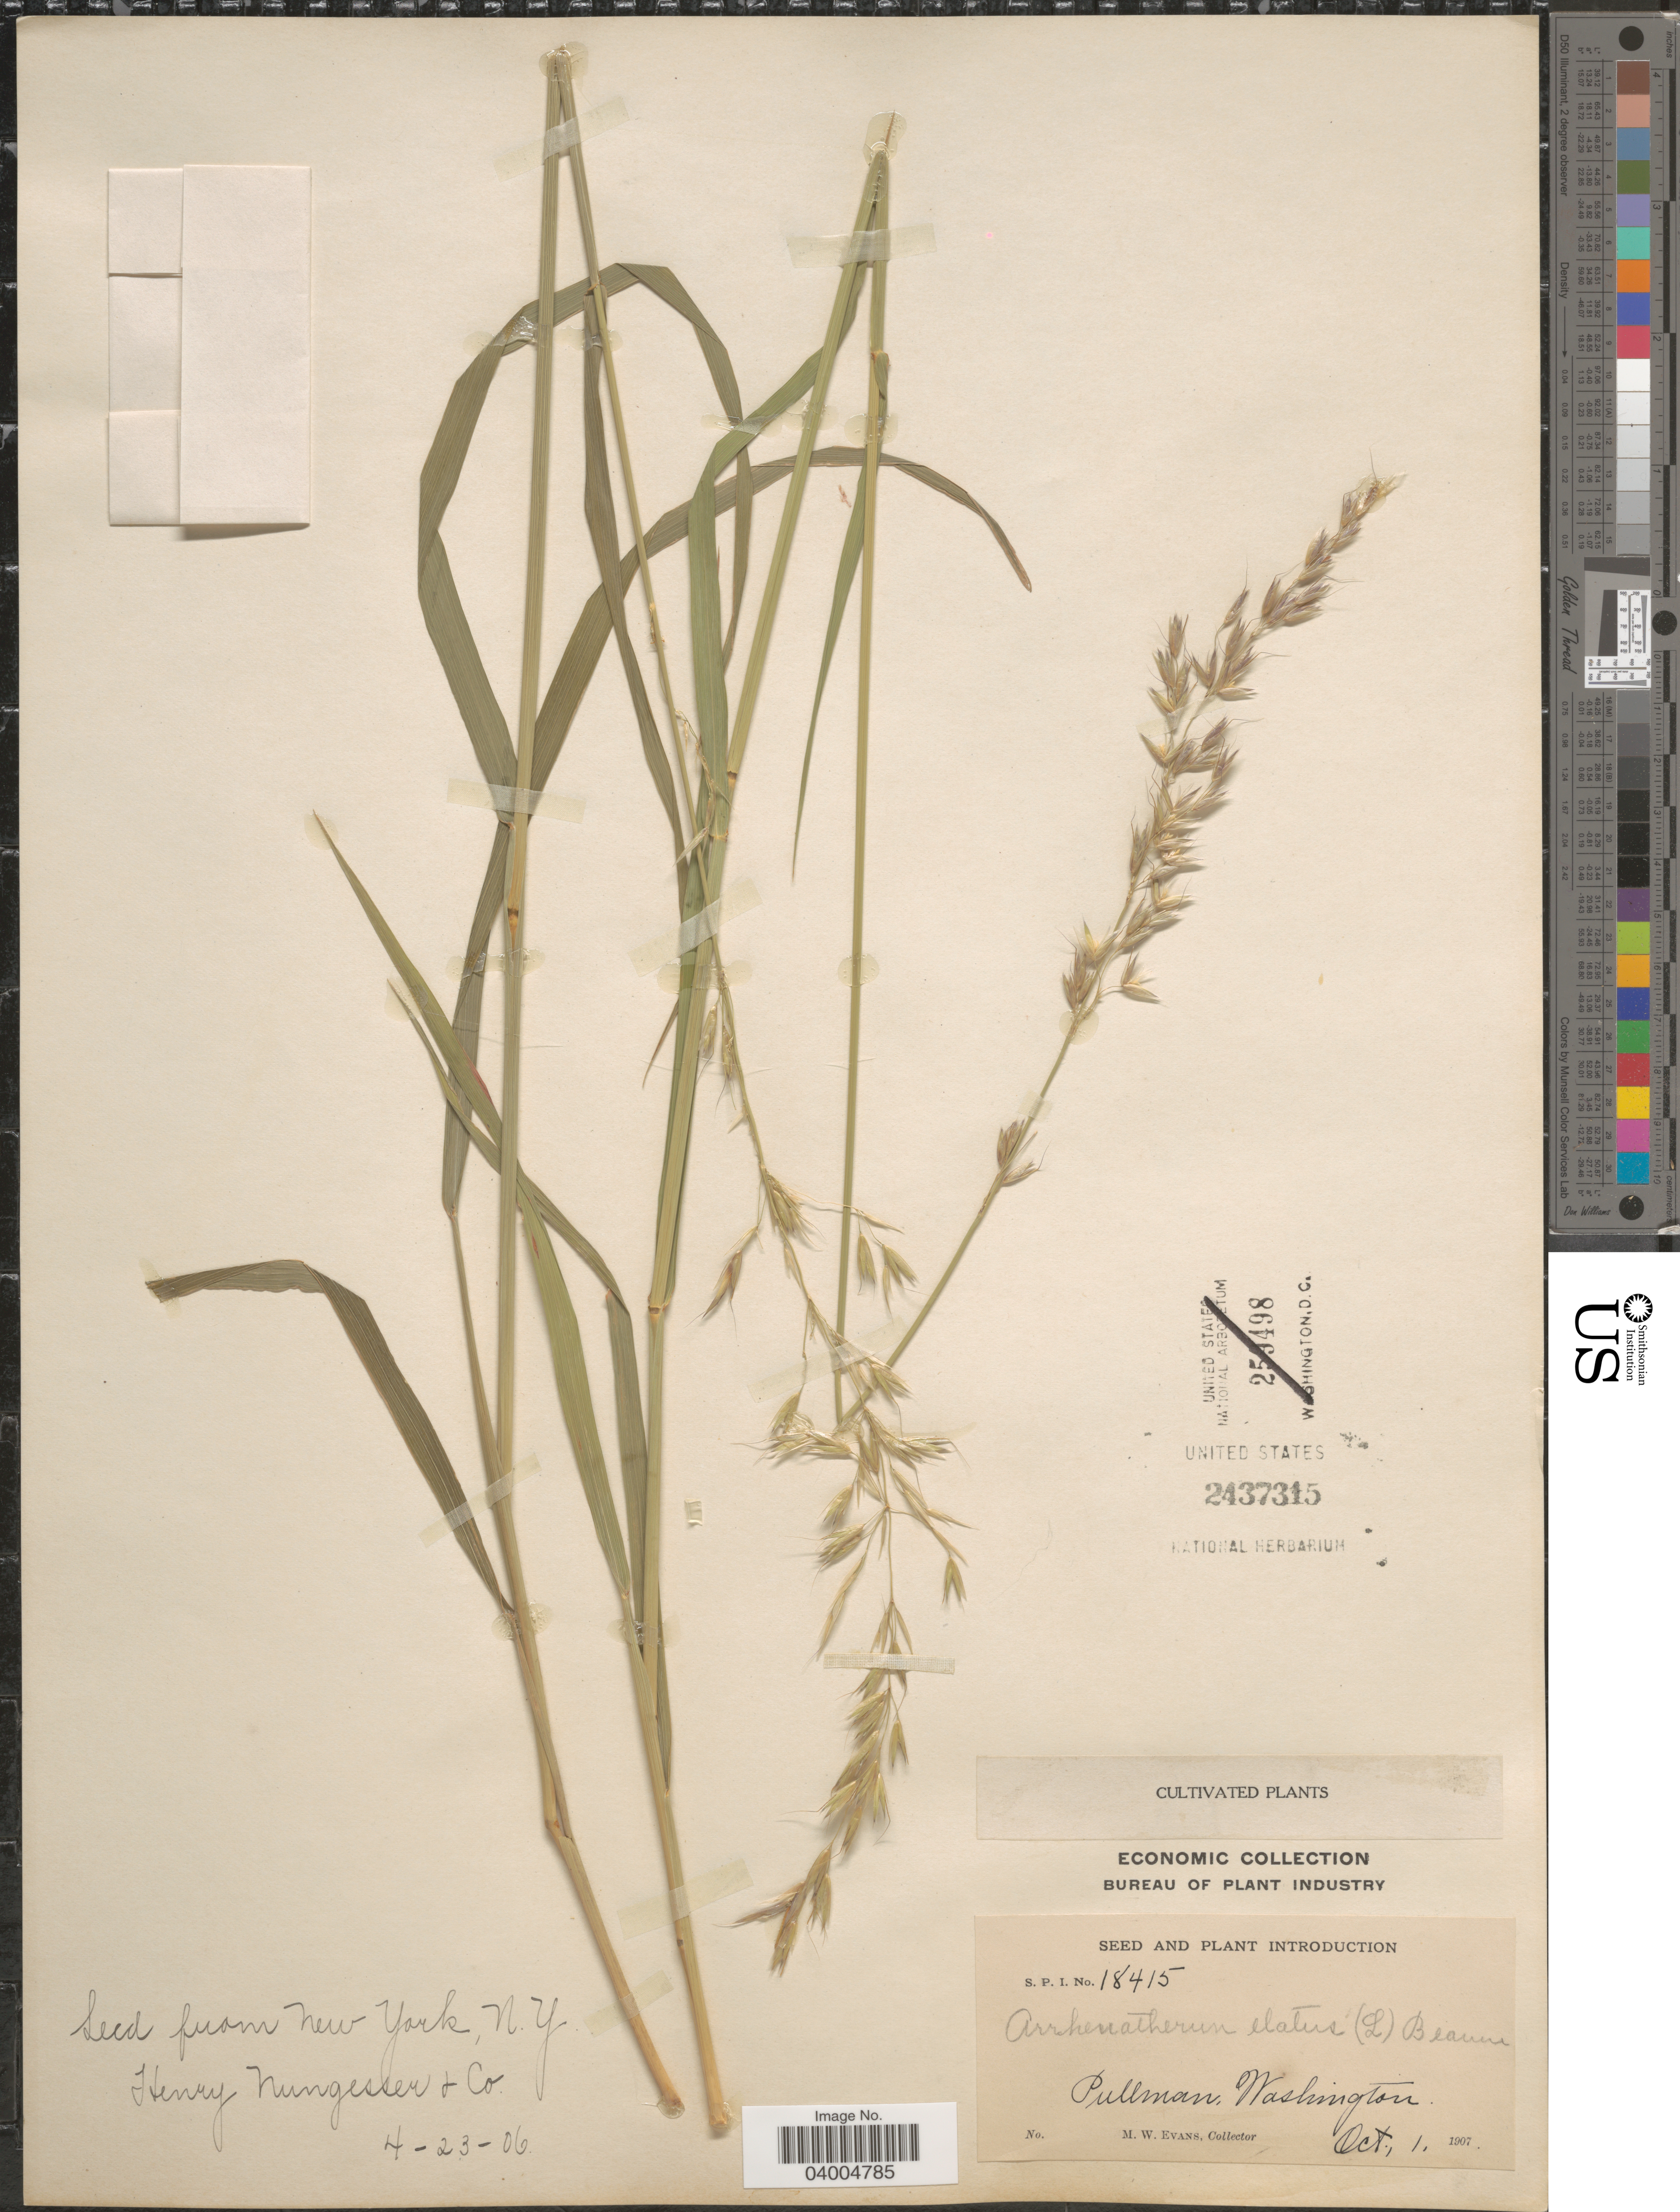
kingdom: Plantae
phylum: Tracheophyta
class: Liliopsida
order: Poales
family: Poaceae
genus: Arrhenatherum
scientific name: Arrhenatherum elatius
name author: (L.) J. Presl & C. Presl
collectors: M. Evans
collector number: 18415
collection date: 1907-10-01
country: United States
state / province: Washington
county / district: Whitman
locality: Pullman.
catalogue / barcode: US 2437315